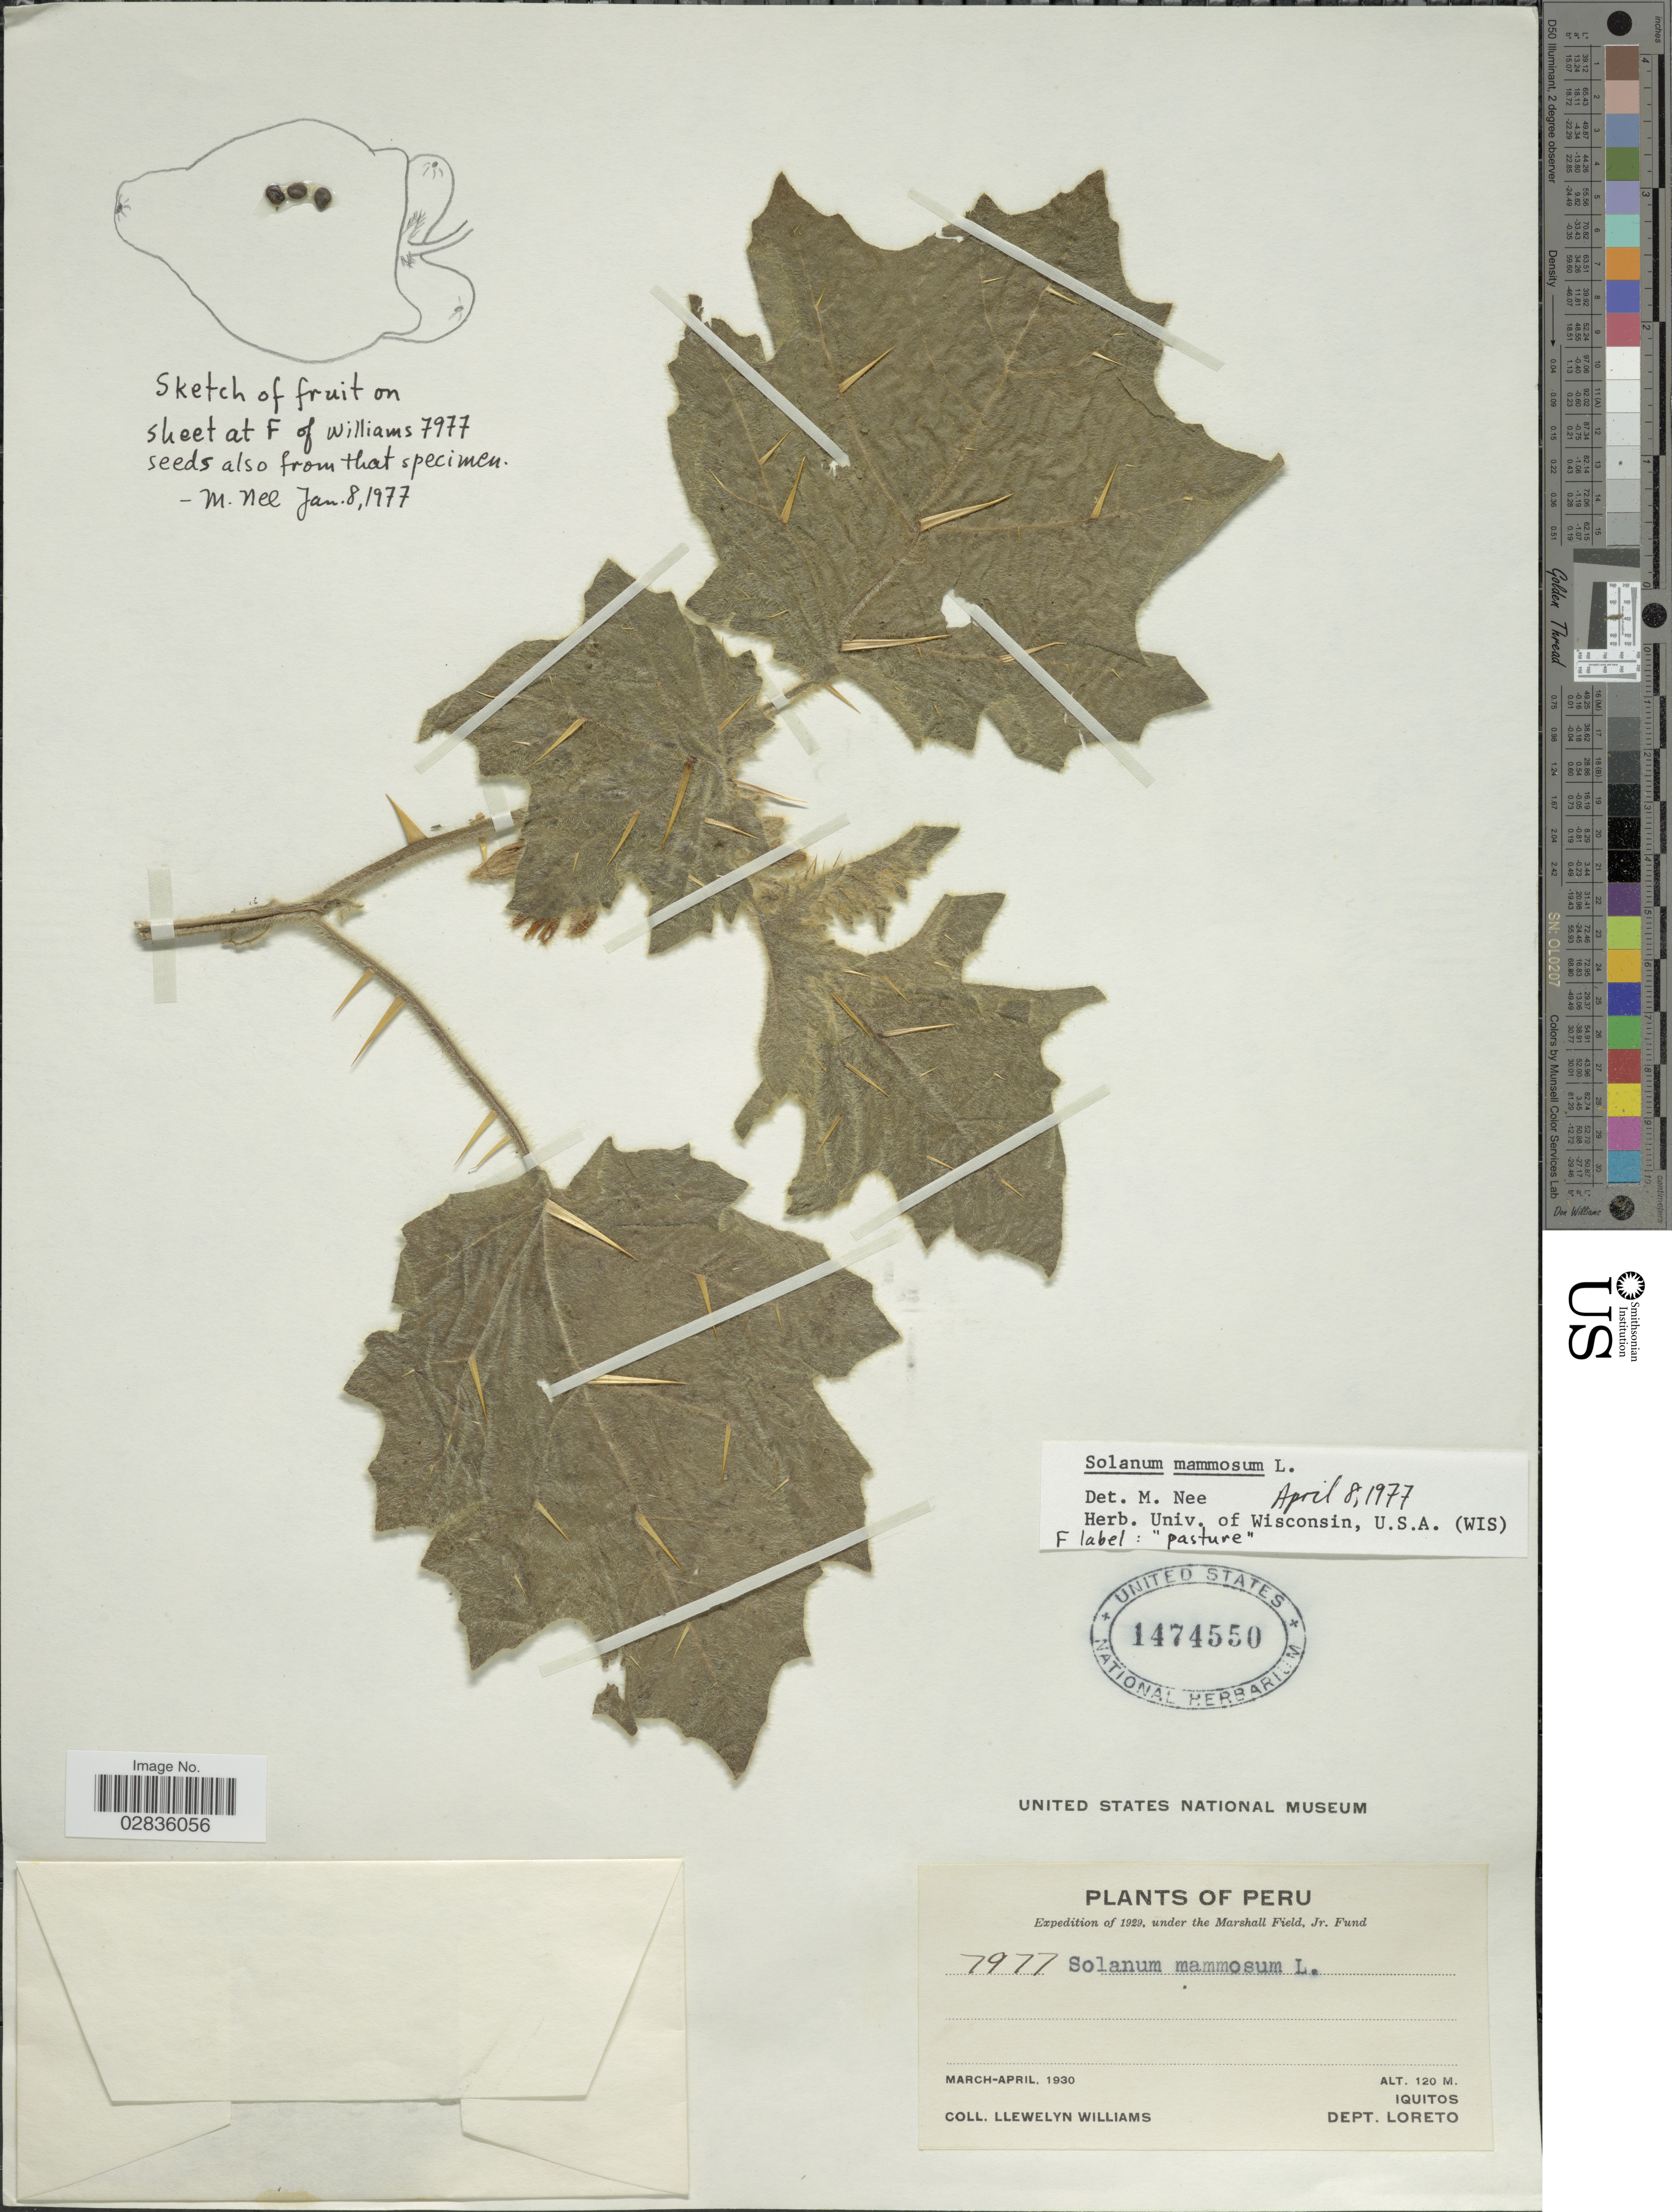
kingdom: Plantae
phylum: Tracheophyta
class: Magnoliopsida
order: Solanales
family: Solanaceae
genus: Solanum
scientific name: Solanum mammosum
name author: L.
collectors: Ll. Williams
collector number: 7977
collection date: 1930-03/1930-04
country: Peru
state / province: Loreto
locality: Iquitos. Dept. Loreto.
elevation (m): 120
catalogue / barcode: US 1474550